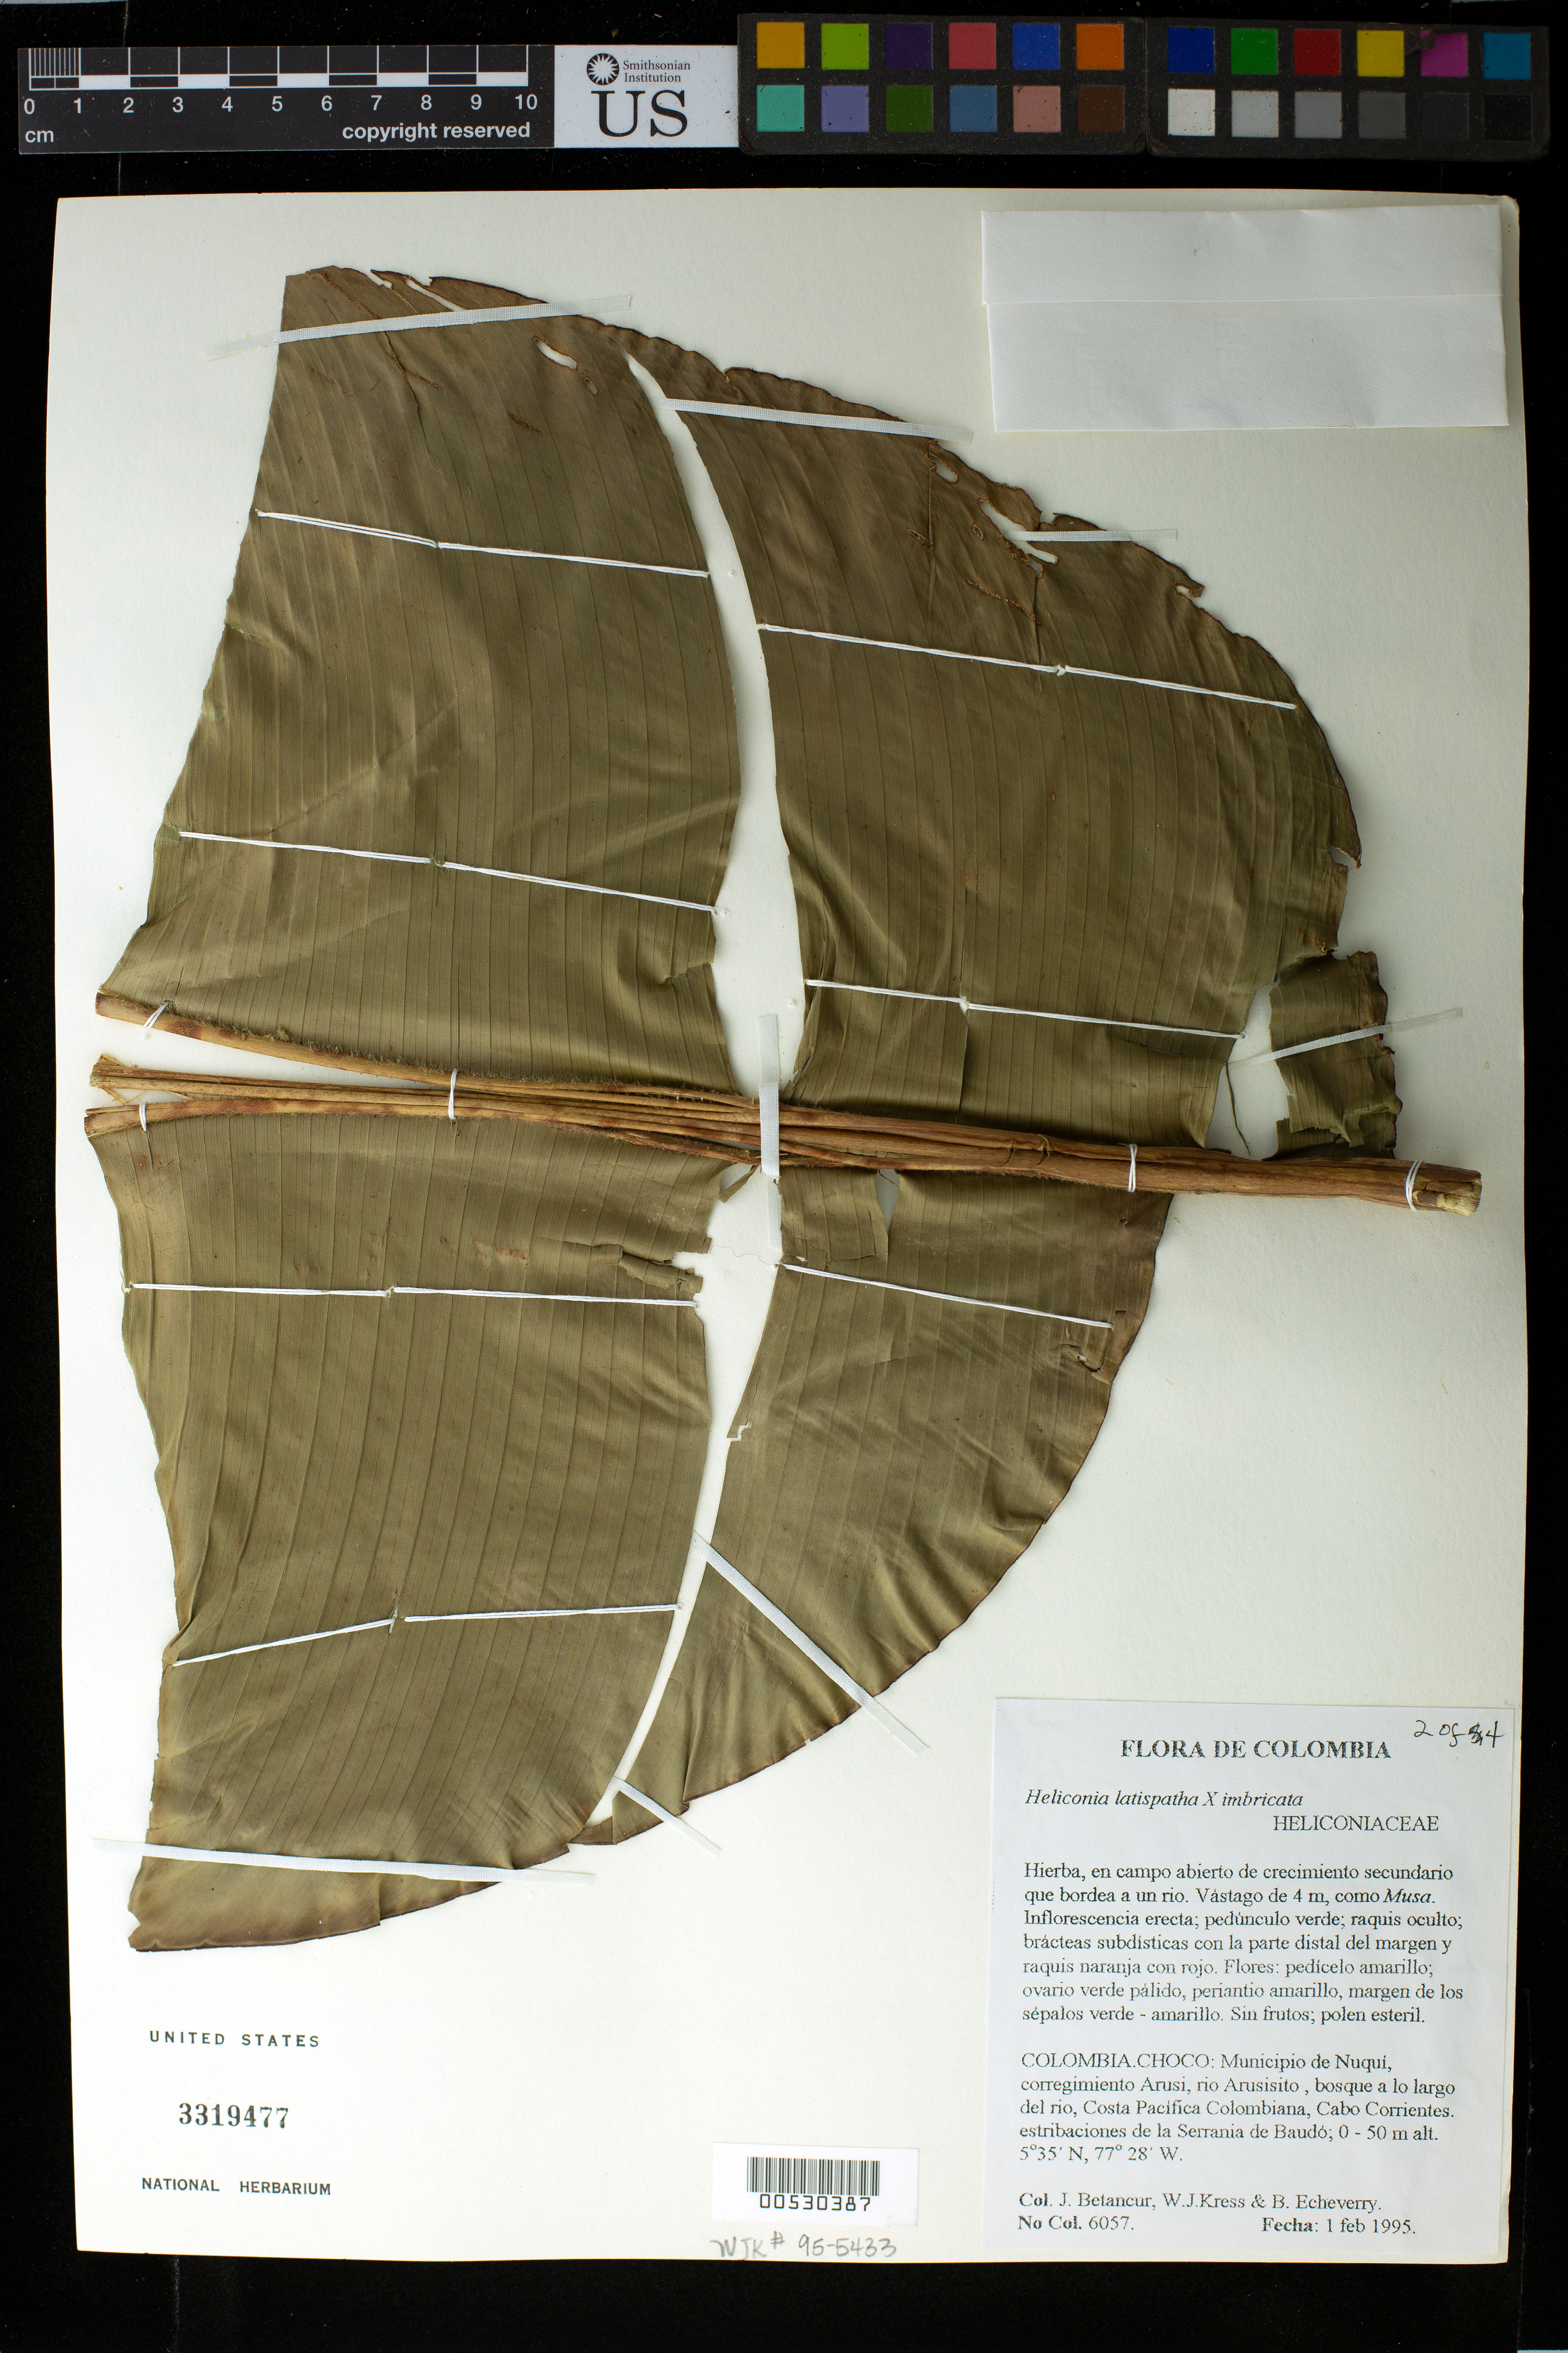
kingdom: Plantae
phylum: Tracheophyta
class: Liliopsida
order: Zingiberales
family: Heliconiaceae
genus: Heliconia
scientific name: Heliconia latispatha x H. imbricata (Kuntze) Baker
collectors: J. C. Betancur, W. J. Kress & B. Echeverry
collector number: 6057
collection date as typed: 01 Feb 1995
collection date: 1995-02-01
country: Colombia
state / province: Chocó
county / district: Nuqui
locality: Rio Arusicito, just south of Arusi.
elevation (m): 0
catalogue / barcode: US 3319477